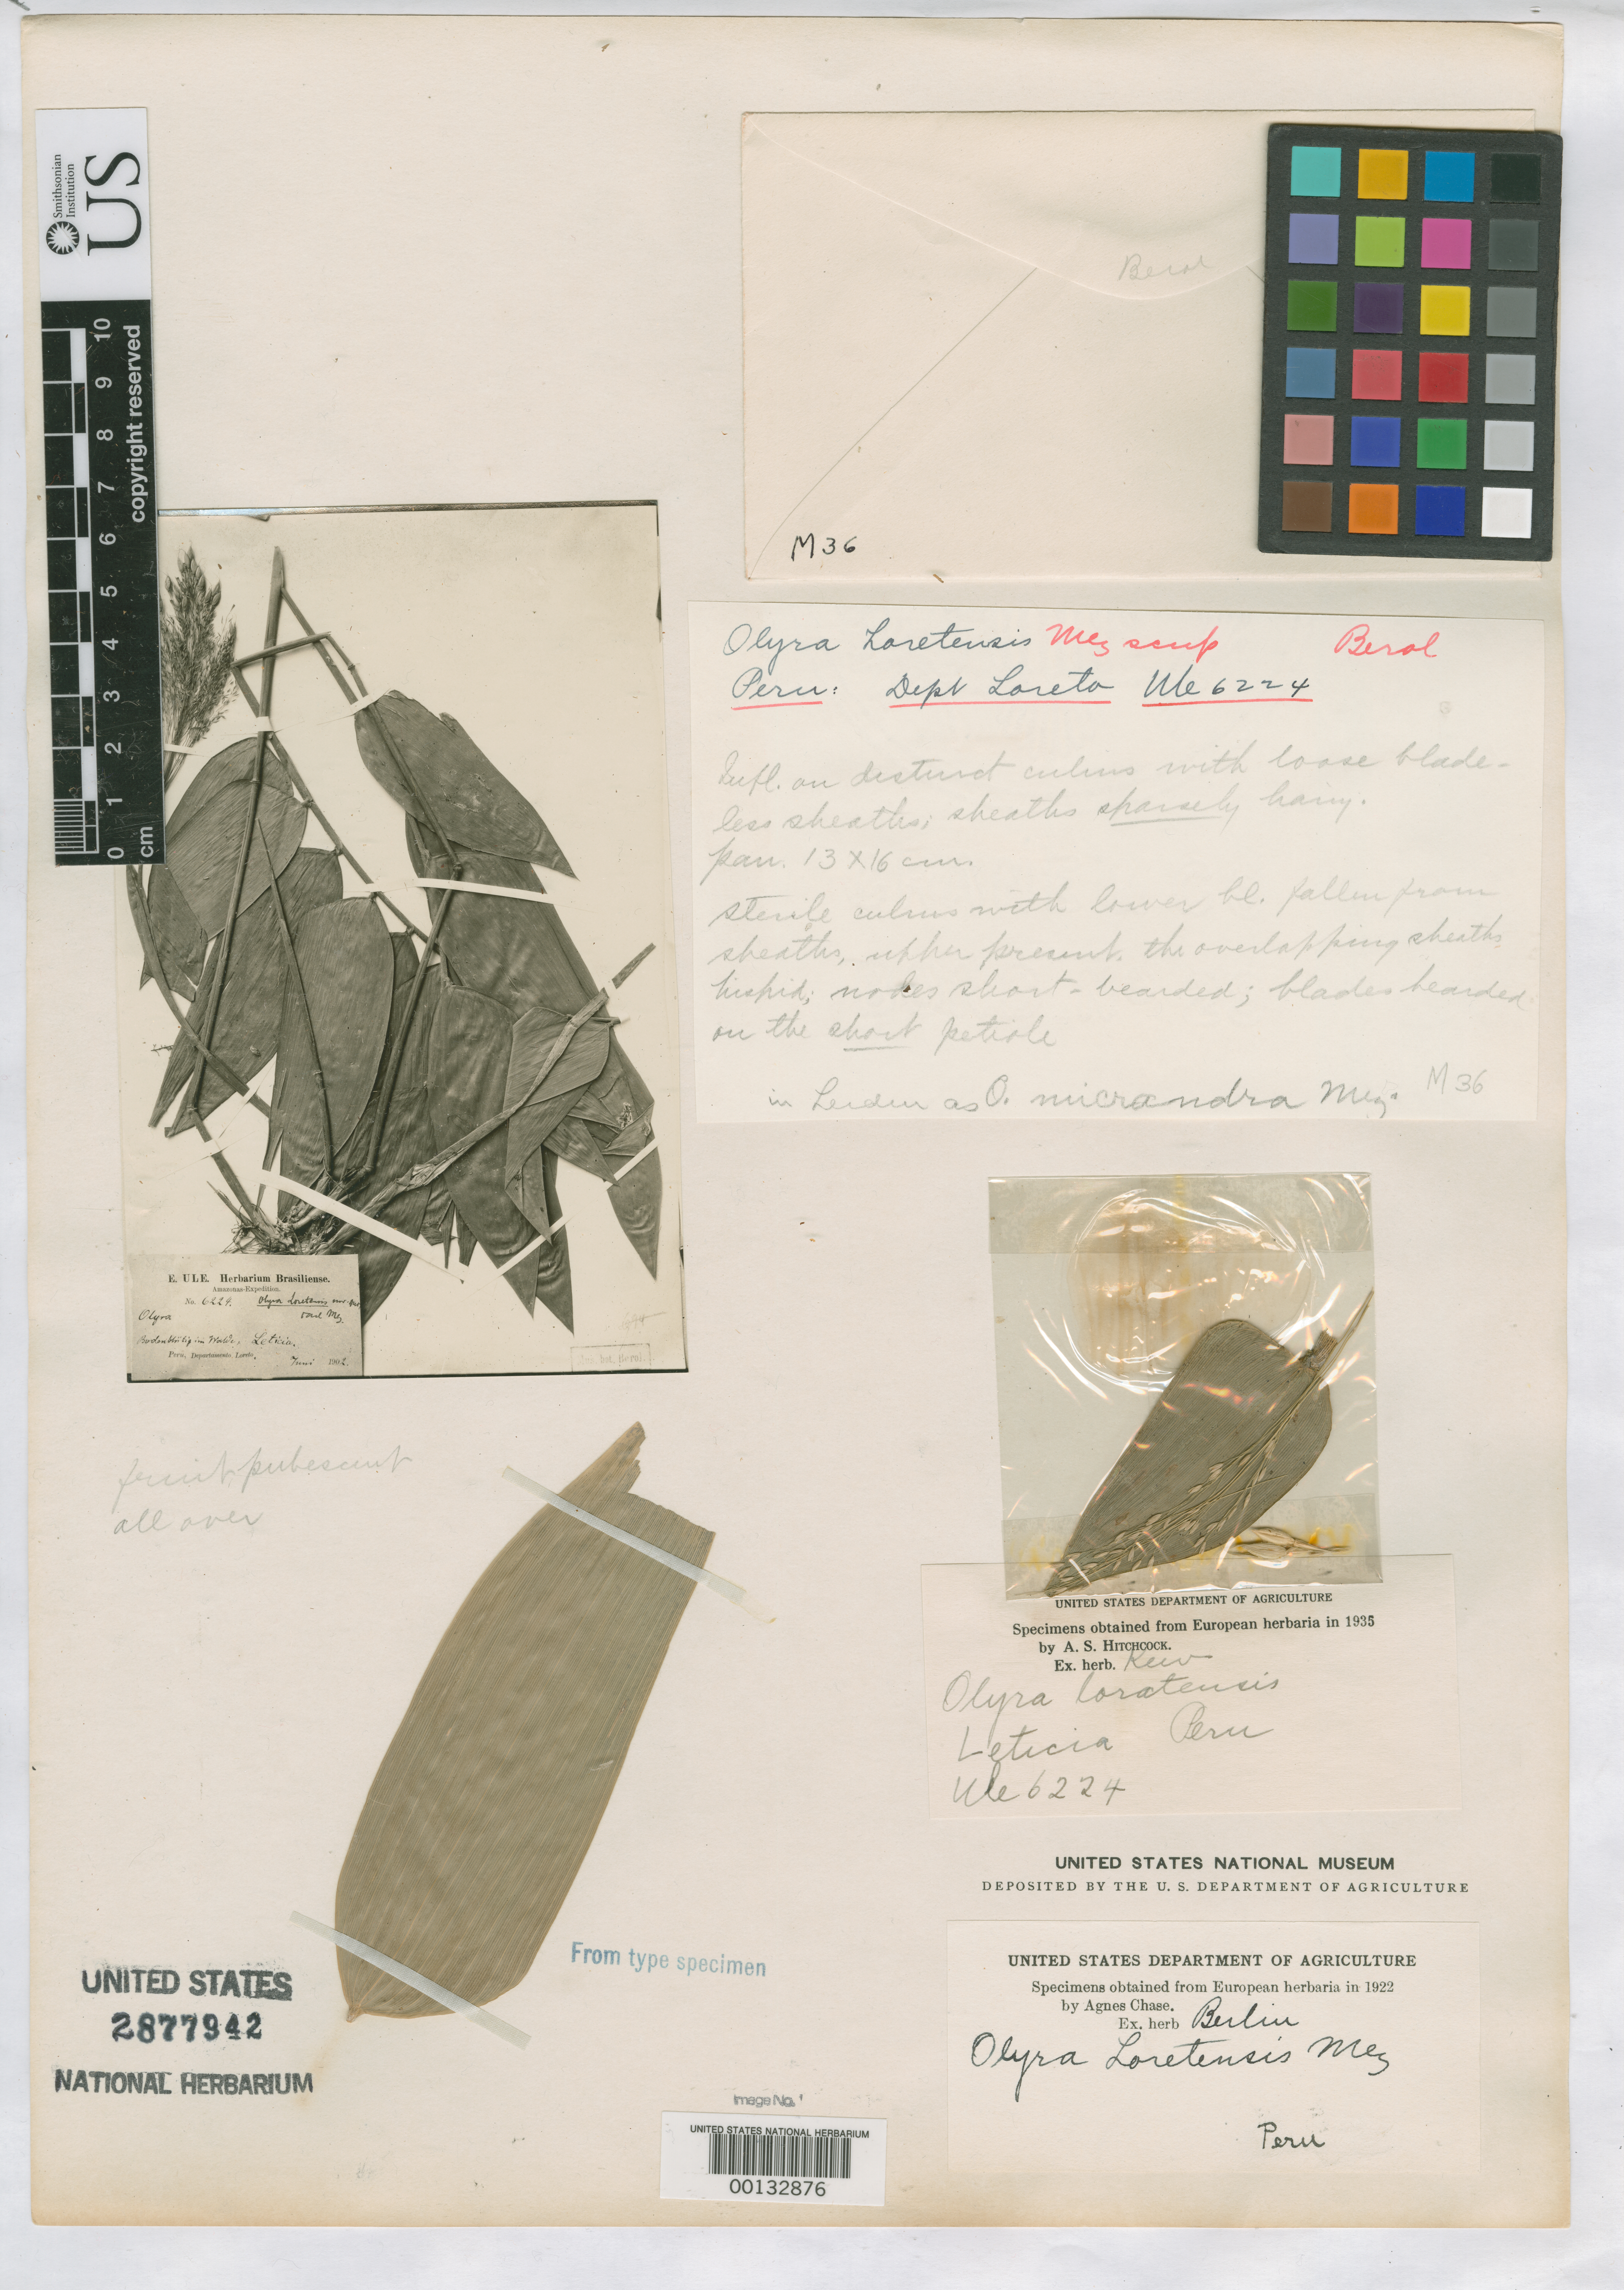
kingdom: Plantae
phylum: Tracheophyta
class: Liliopsida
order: Poales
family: Poaceae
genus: Olyra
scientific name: Olyra loretensis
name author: Mez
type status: Type Fragment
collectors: E. H. Ule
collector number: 6224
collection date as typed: Jun 1902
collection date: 1902-06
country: Peru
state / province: Loreto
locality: Near Leticia.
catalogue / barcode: US 2877942